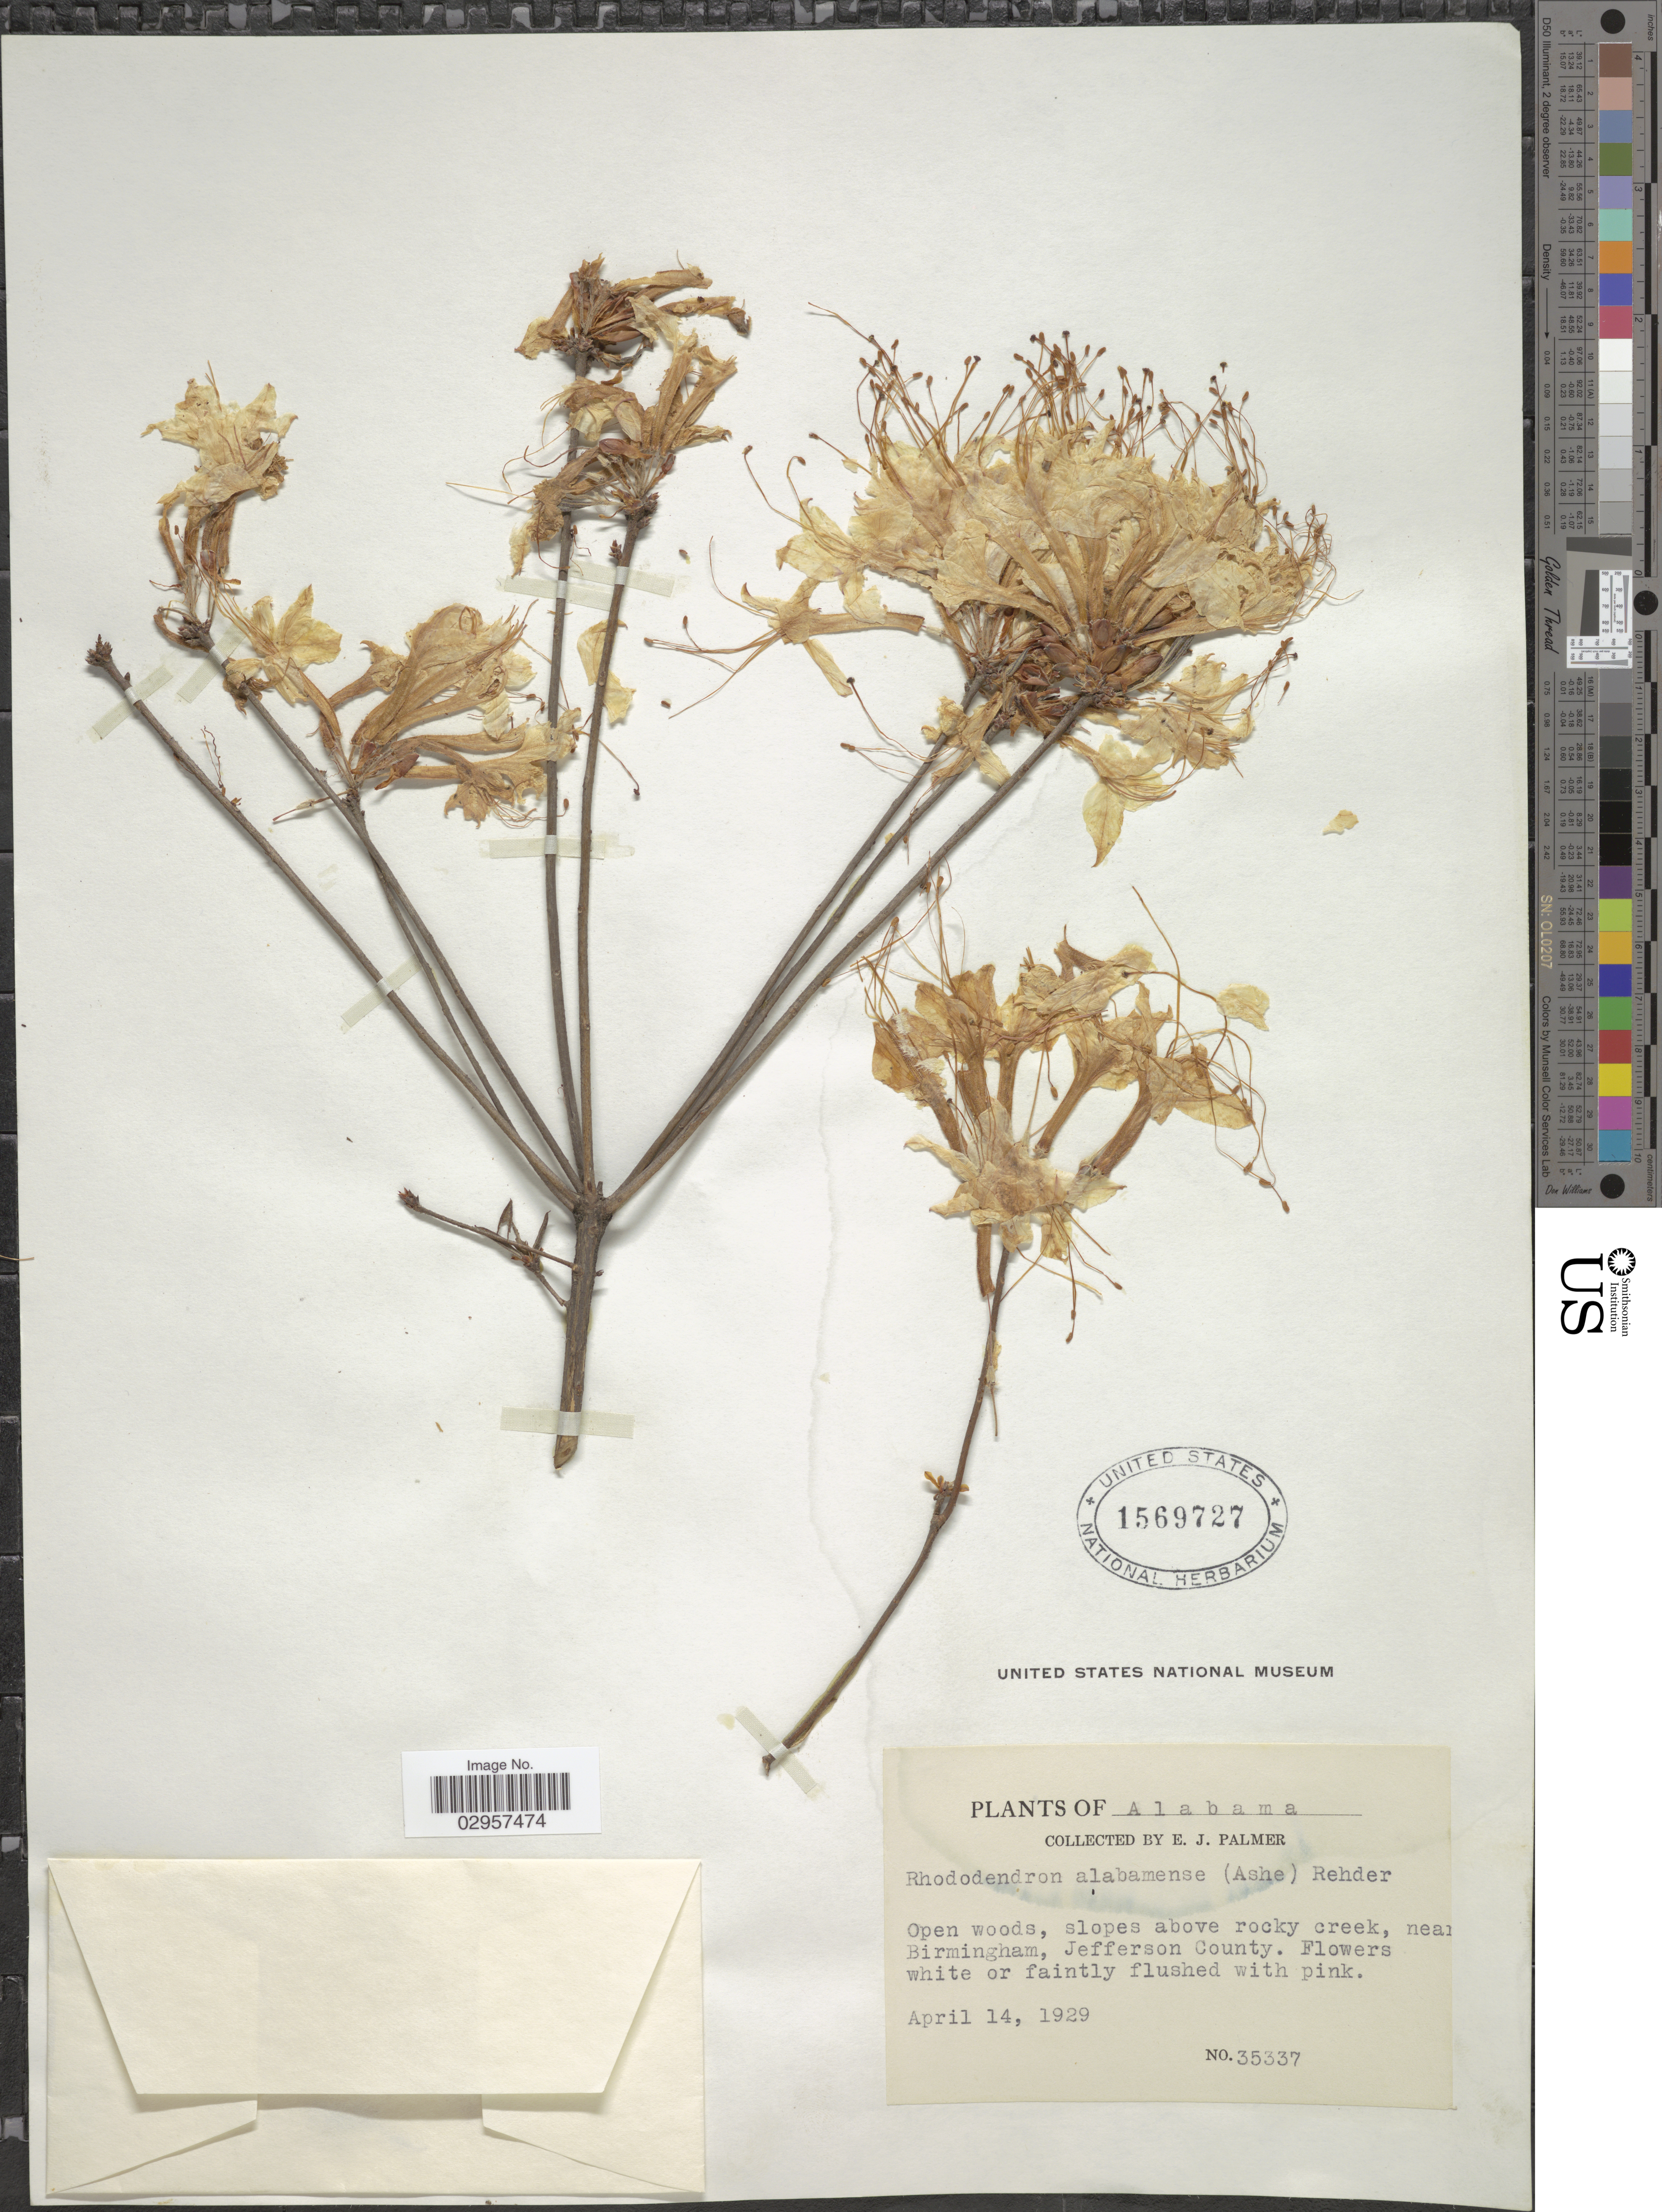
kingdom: Plantae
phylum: Tracheophyta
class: Magnoliopsida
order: Ericales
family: Ericaceae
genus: Rhododendron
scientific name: Rhododendron alabamense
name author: Rehder in E.H. Wilson & Rehder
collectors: E. J. Palmer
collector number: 35337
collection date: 1929-04-14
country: United States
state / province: Alabama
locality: Near Birmingham, Jefferson County.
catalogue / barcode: US 1569727